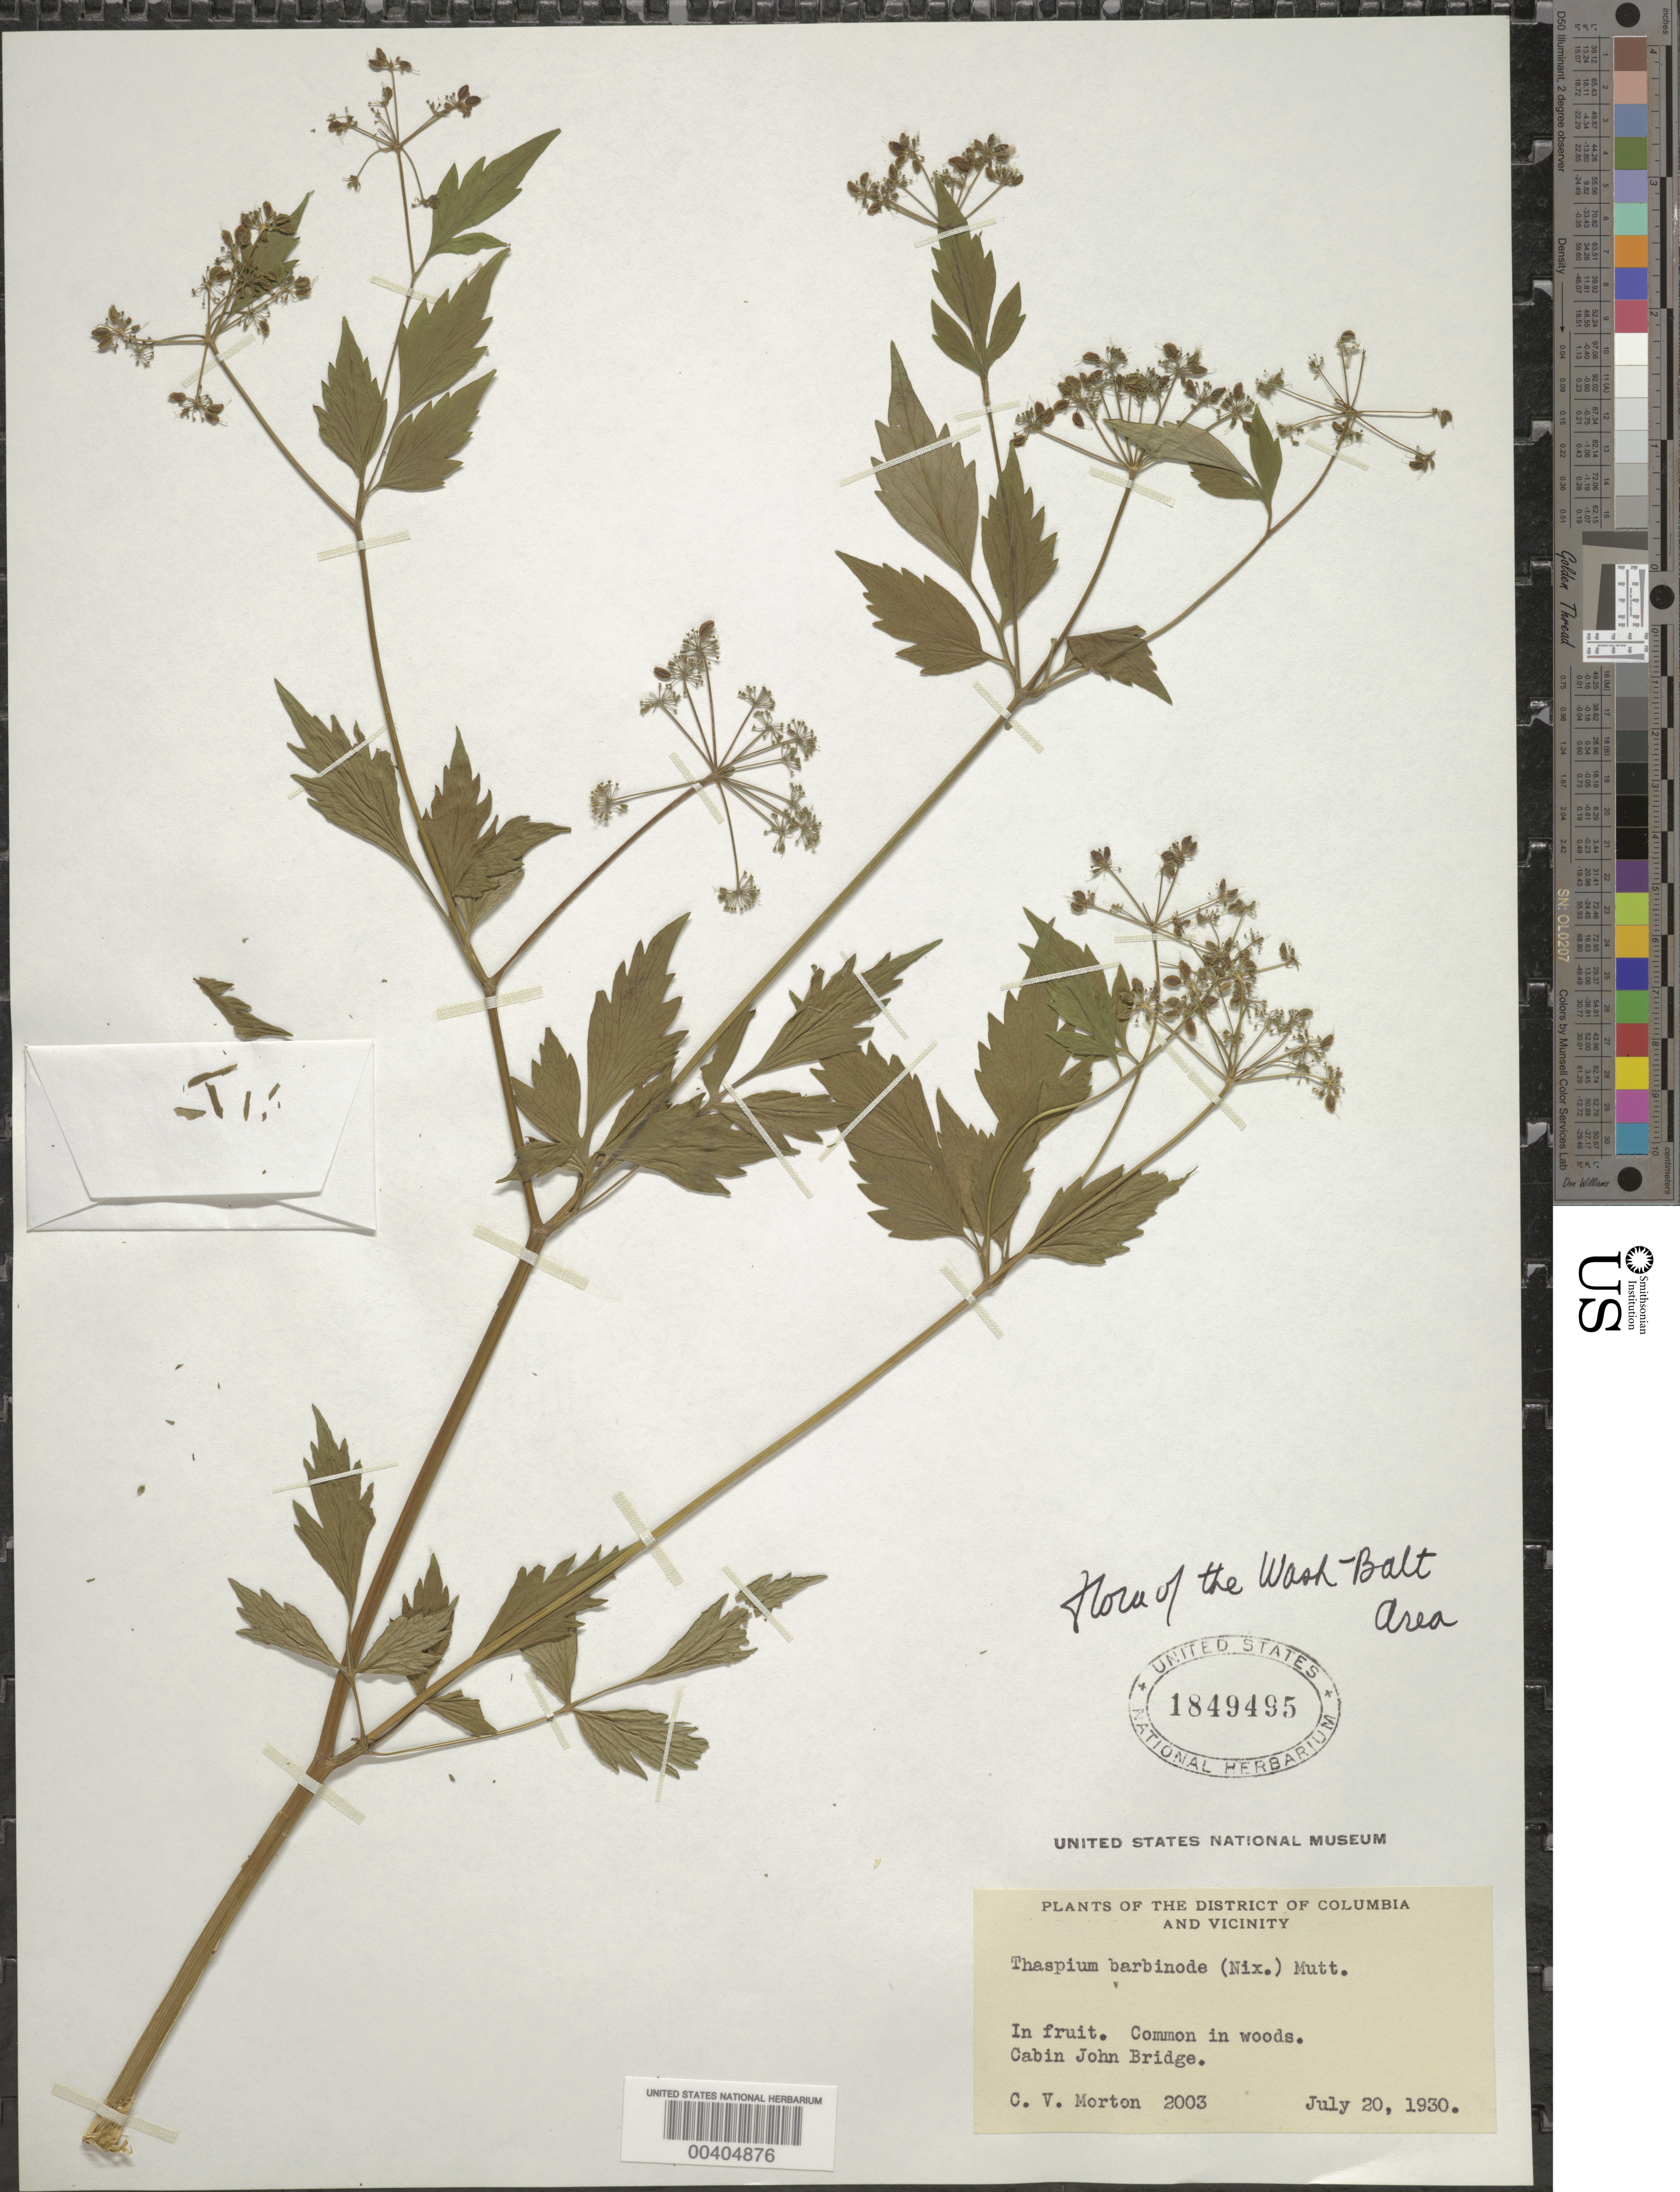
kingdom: Plantae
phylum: Tracheophyta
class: Magnoliopsida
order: Apiales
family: Apiaceae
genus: Thaspium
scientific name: Thaspium barbinode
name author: (Michx.) Nutt.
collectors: C. V. Morton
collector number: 2003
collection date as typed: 20 Jul 1930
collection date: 1930-07-20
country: United States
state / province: Maryland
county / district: Montgomery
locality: Cabin John Bridge C. & O. Canal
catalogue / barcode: US 1849495